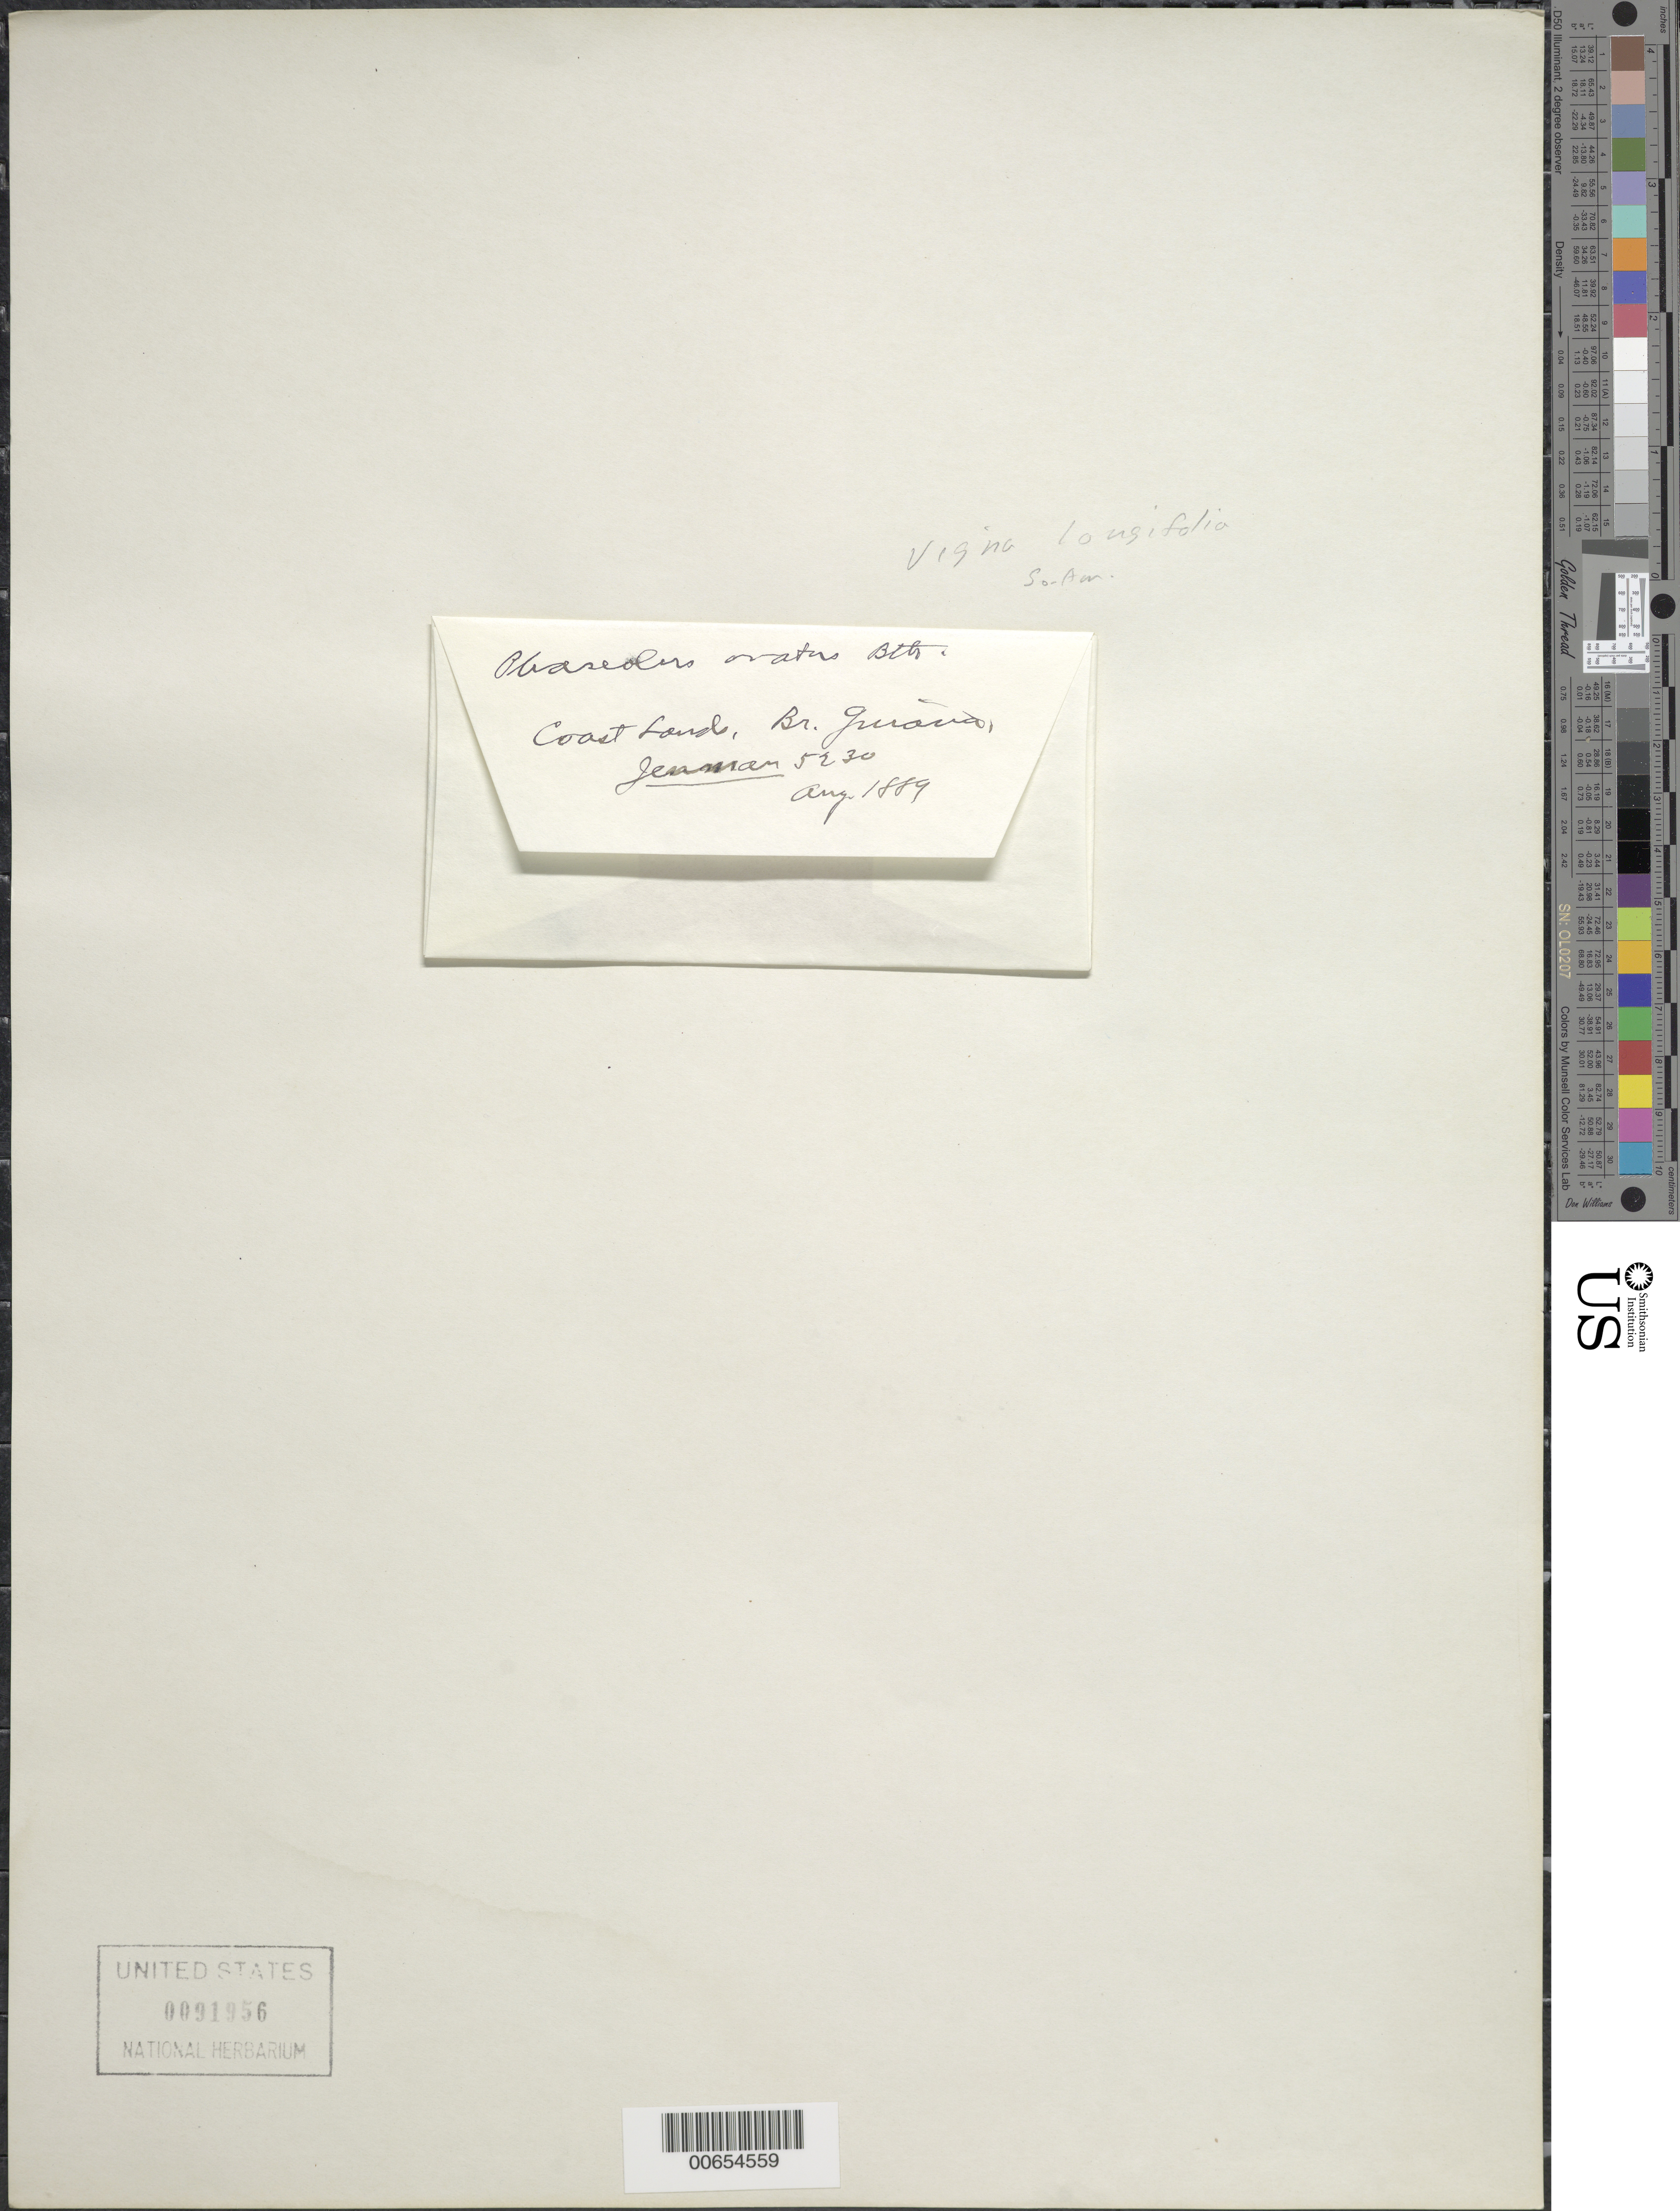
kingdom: Plantae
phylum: Tracheophyta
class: Magnoliopsida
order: Fabales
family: Fabaceae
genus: Vigna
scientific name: Vigna longifolia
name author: (Benth.) Verdc.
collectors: G. S. Jenman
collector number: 5230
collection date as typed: August 1889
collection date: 1889-08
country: Guyana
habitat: Coast lands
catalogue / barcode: US 91956